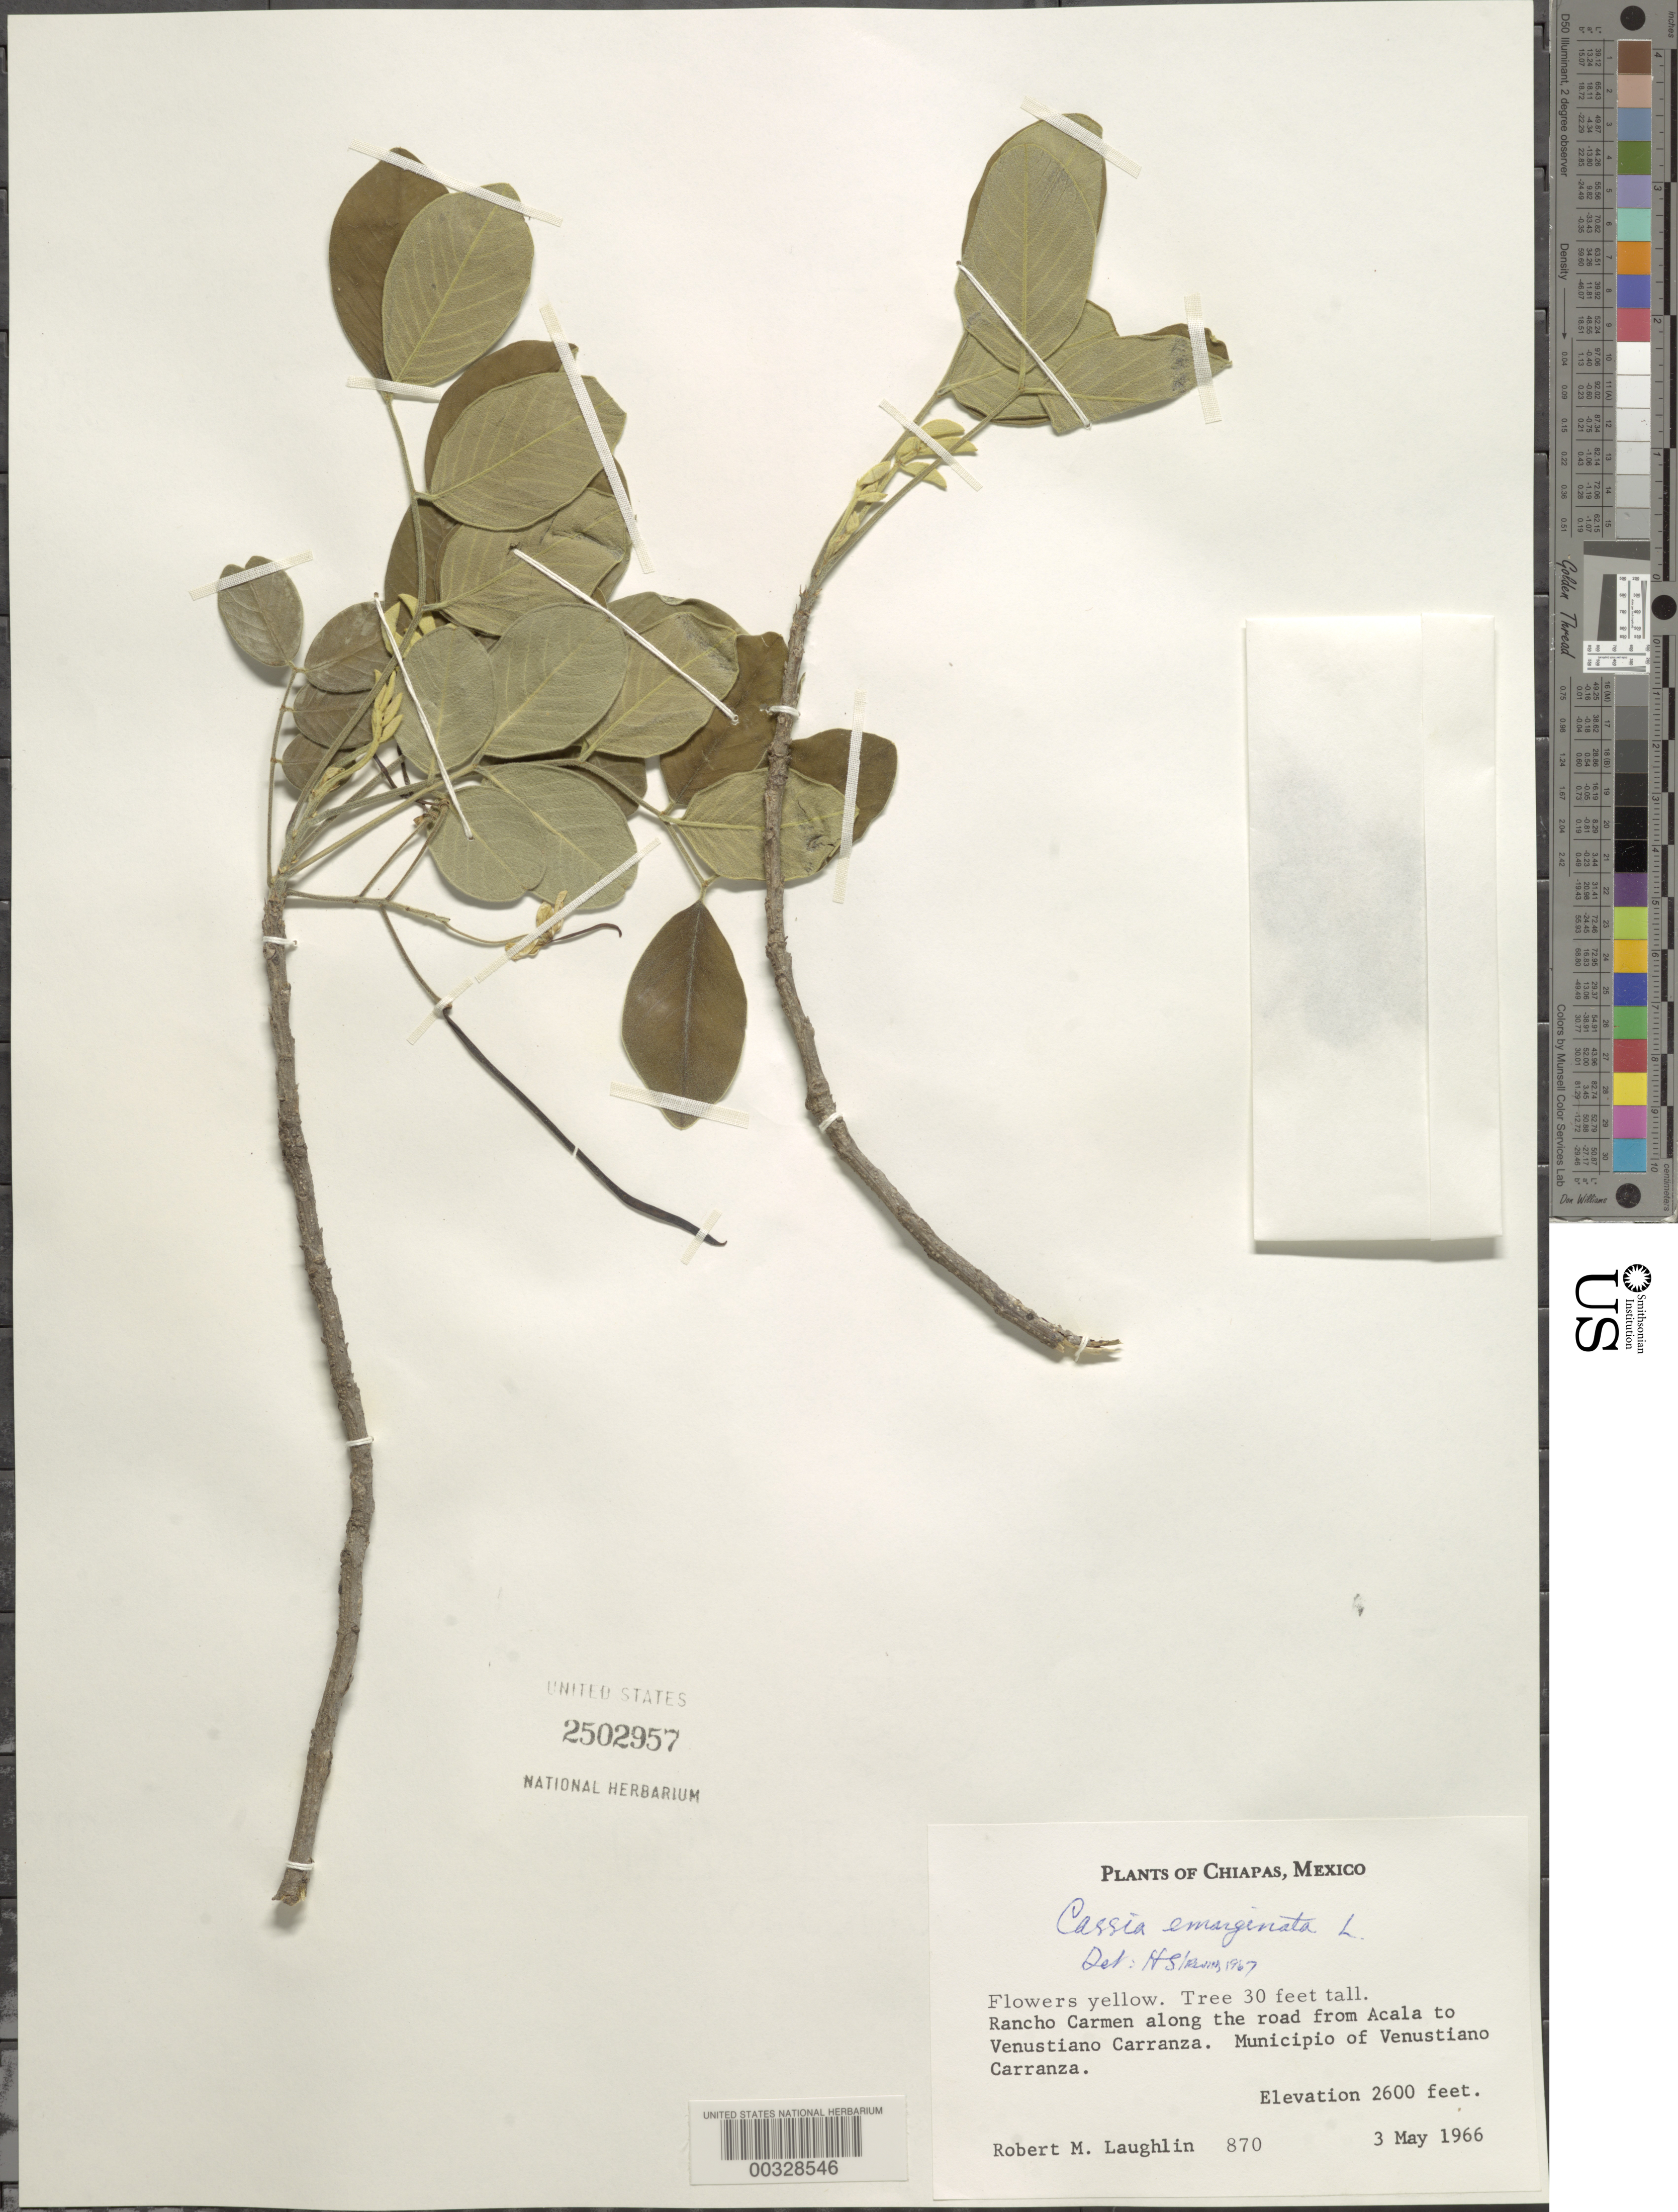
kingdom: Plantae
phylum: Tracheophyta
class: Magnoliopsida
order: Fabales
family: Fabaceae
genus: Senna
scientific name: Senna emarginata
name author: L.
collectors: R. M. Laughlin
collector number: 870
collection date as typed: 03 May 1966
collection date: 1966-05-03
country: Mexico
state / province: Chiapas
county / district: Venustiano Carranza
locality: Rancho Carmen along the road from Acala to Venustiano Carranza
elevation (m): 792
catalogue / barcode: US 2502957